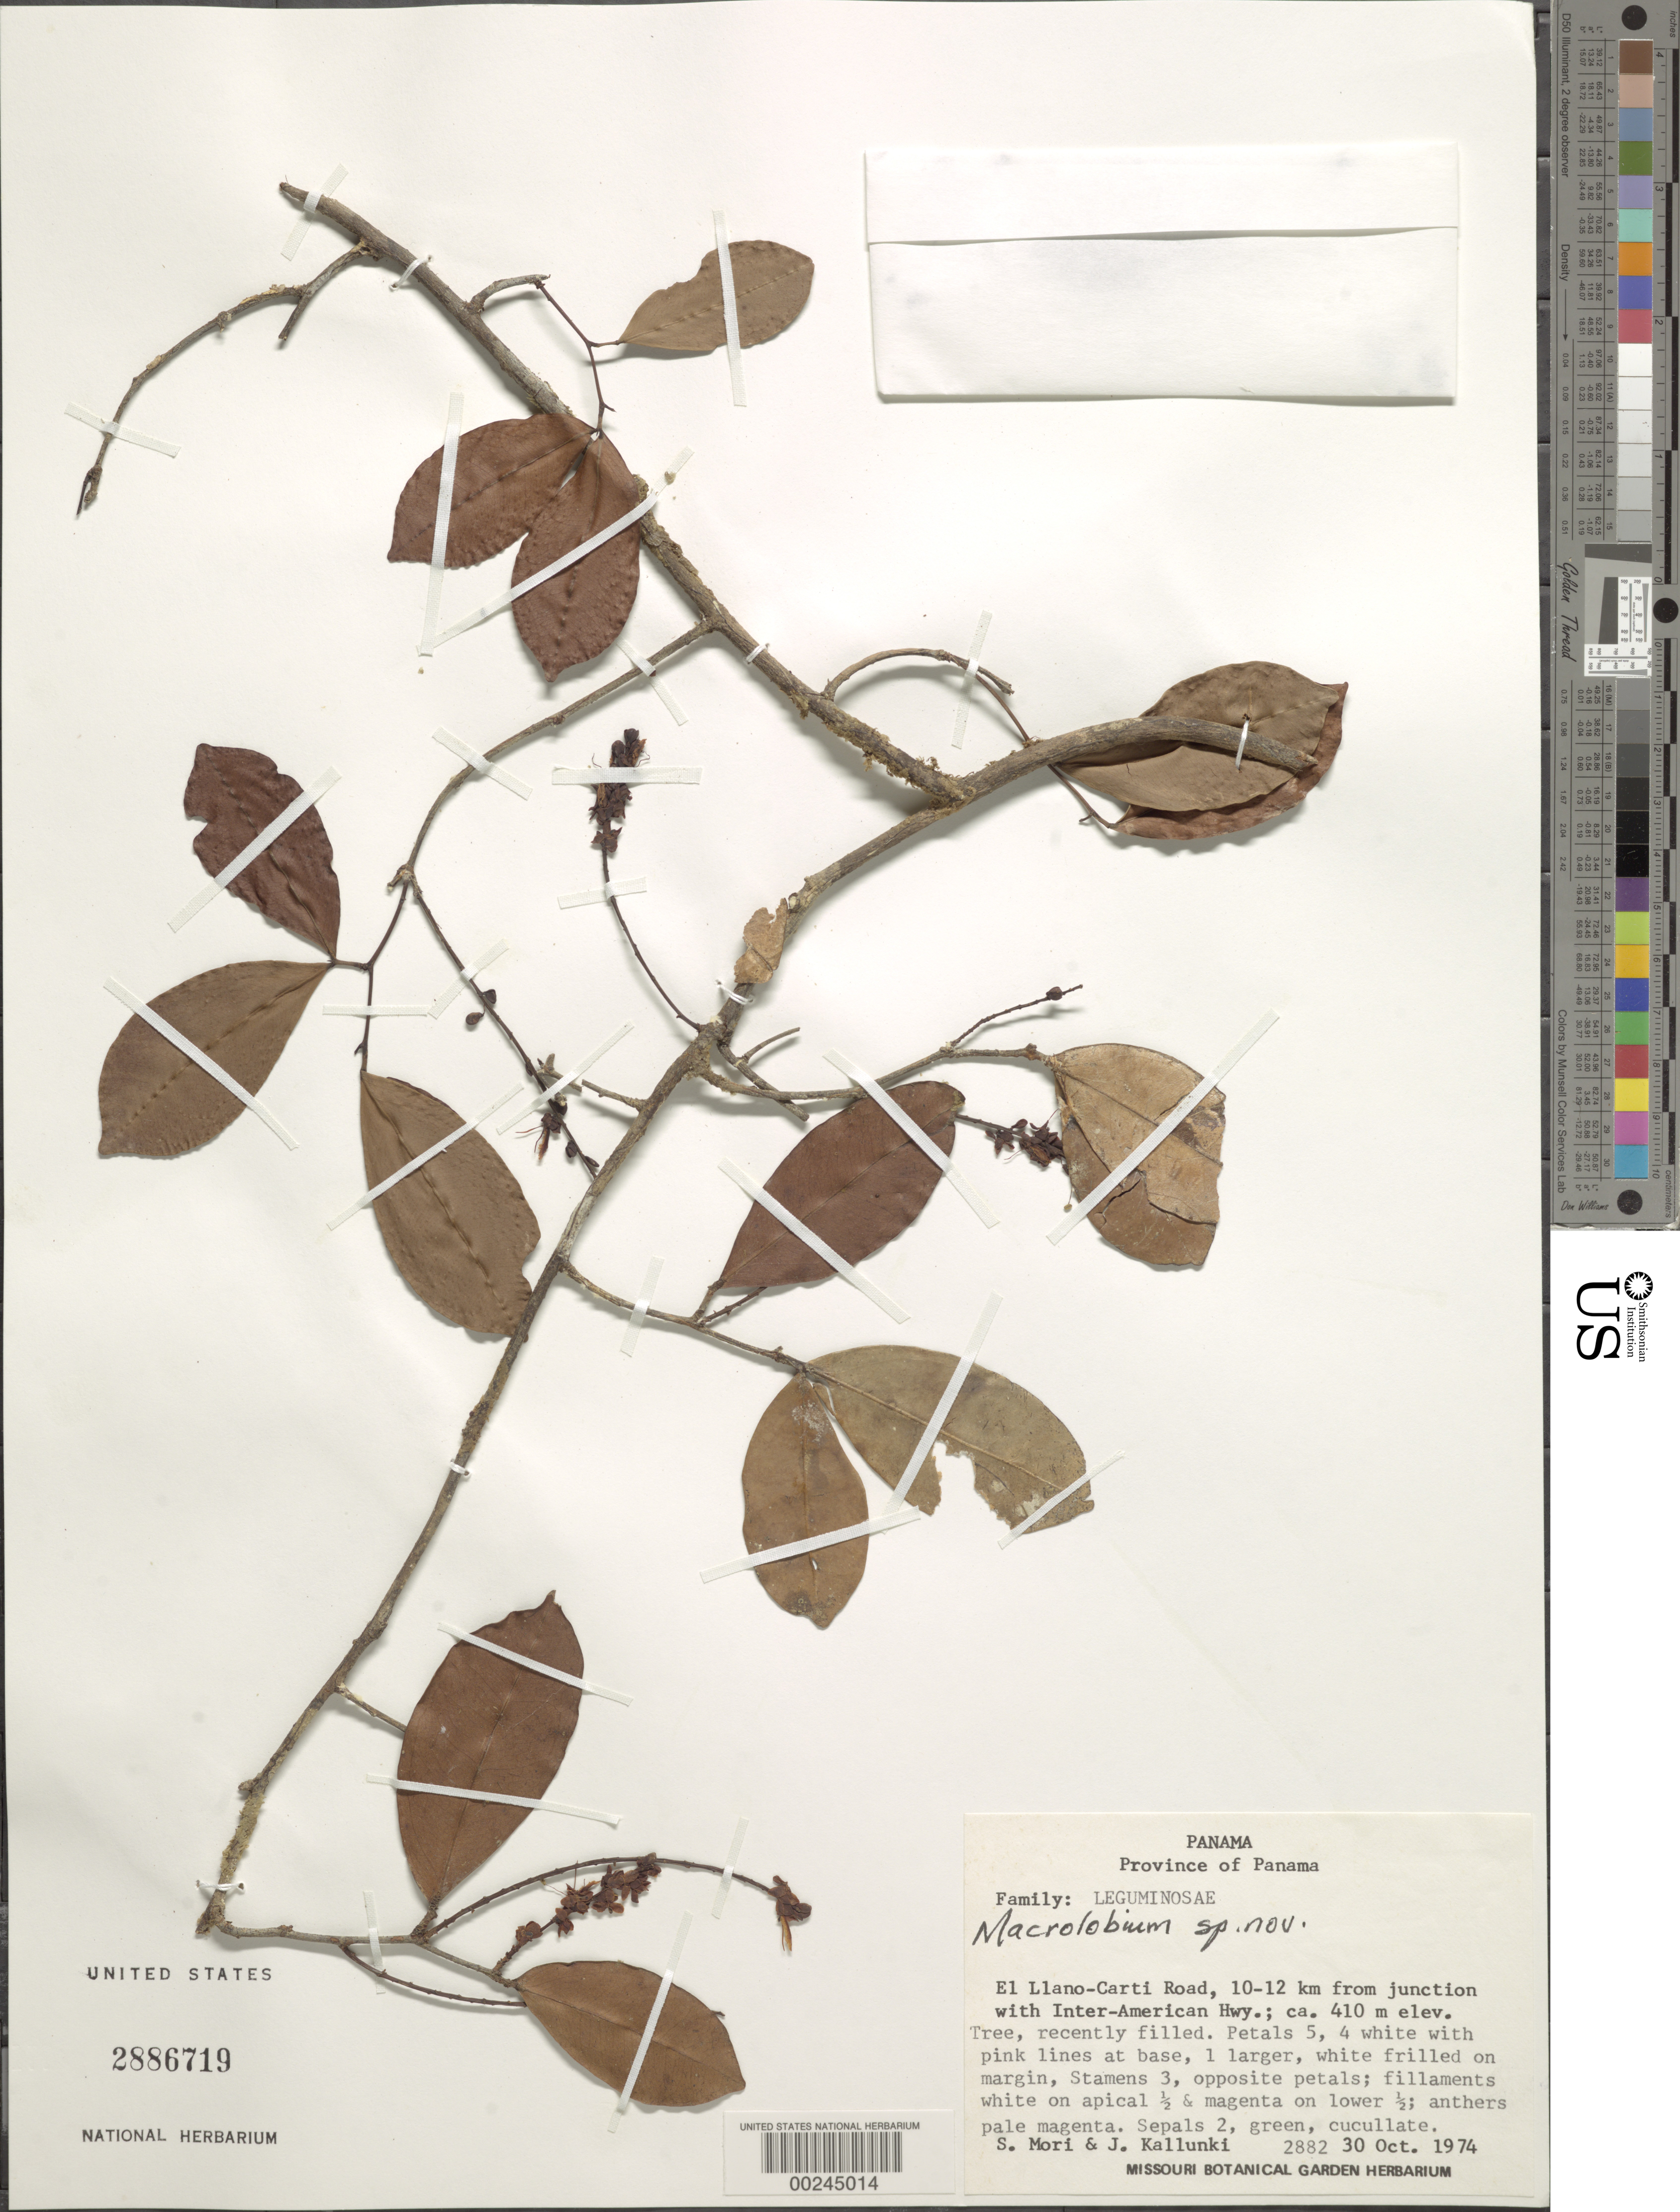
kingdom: Plantae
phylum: Tracheophyta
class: Magnoliopsida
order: Fabales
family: Fabaceae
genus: Macrolobium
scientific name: Macrolobium sp.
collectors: S. Mori & J. Kallunki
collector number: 2882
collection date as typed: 30 Oct 1974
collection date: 1974-10-30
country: Panama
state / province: Panamá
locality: El Llano-Carti road, 10-12 km from junction with inter-American Hwy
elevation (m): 410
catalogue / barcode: US 2886719